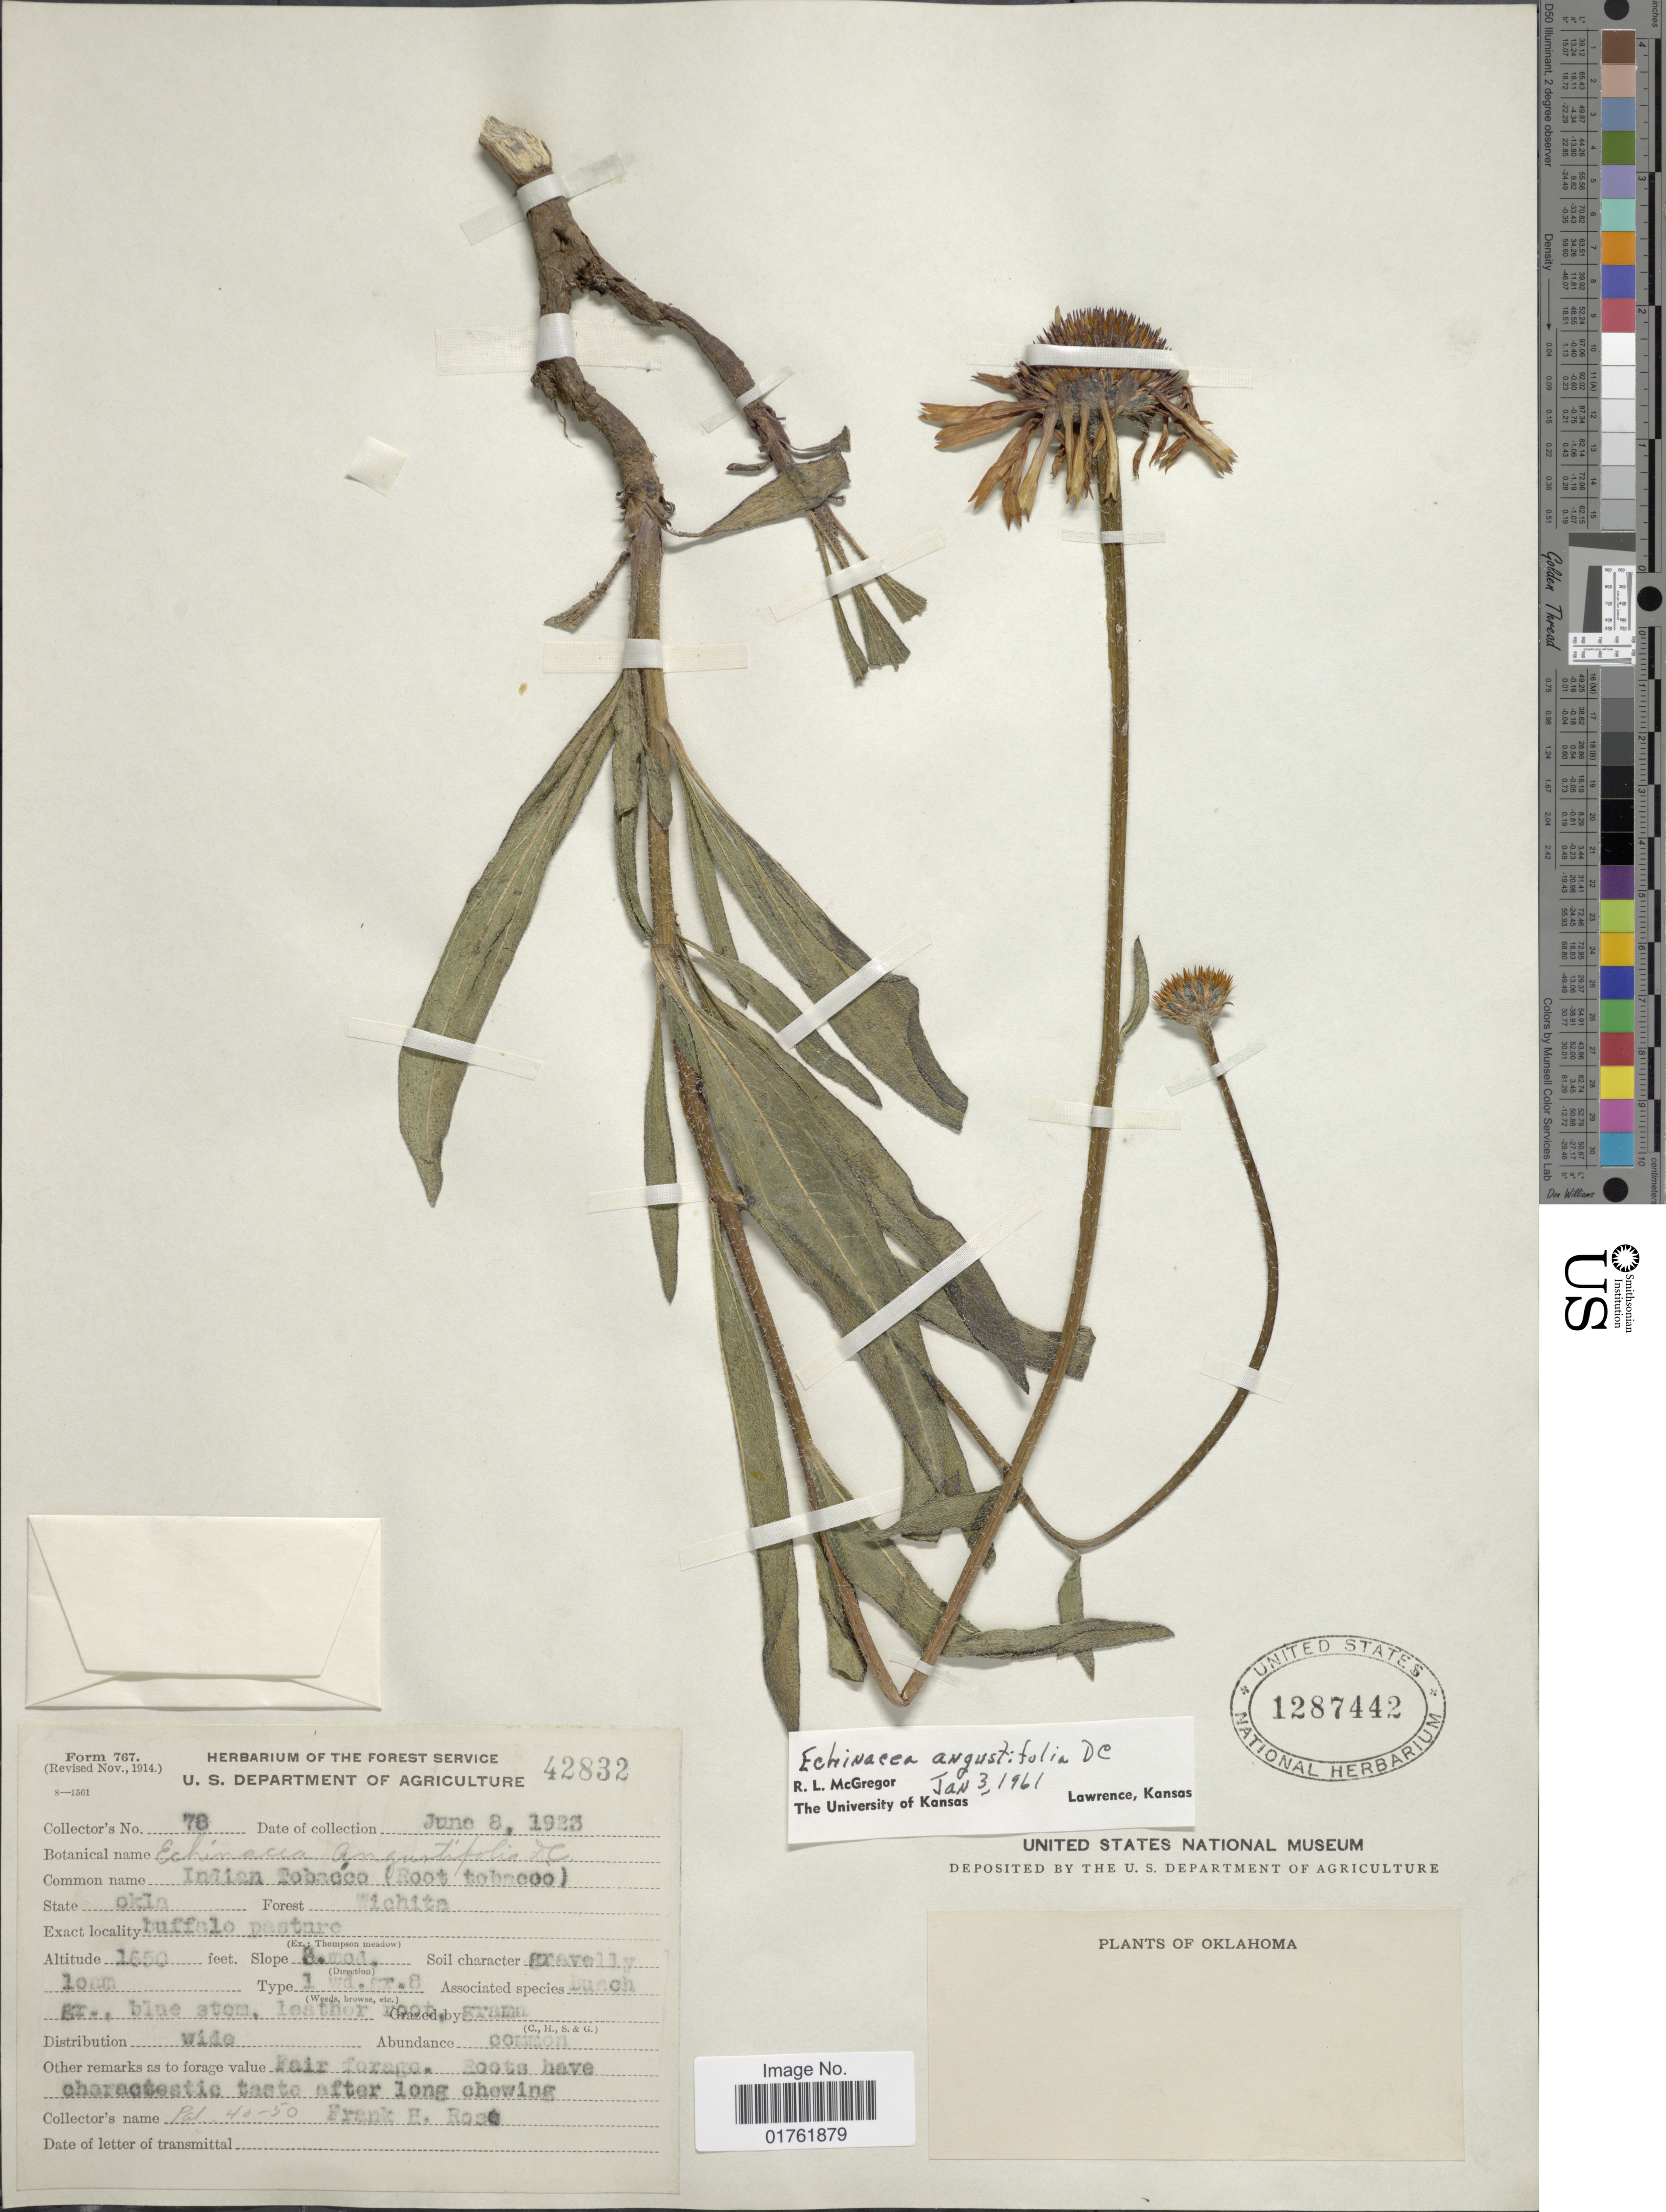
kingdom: Plantae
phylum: Tracheophyta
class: Magnoliopsida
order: Asterales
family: Asteraceae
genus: Echinacea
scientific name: Echinacea angustifolia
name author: DC.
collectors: F. H. Rose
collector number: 78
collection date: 1923-06-08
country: United States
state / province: Oklahoma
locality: Forest Wichita, buffalo pasture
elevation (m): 503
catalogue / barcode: US 1287442